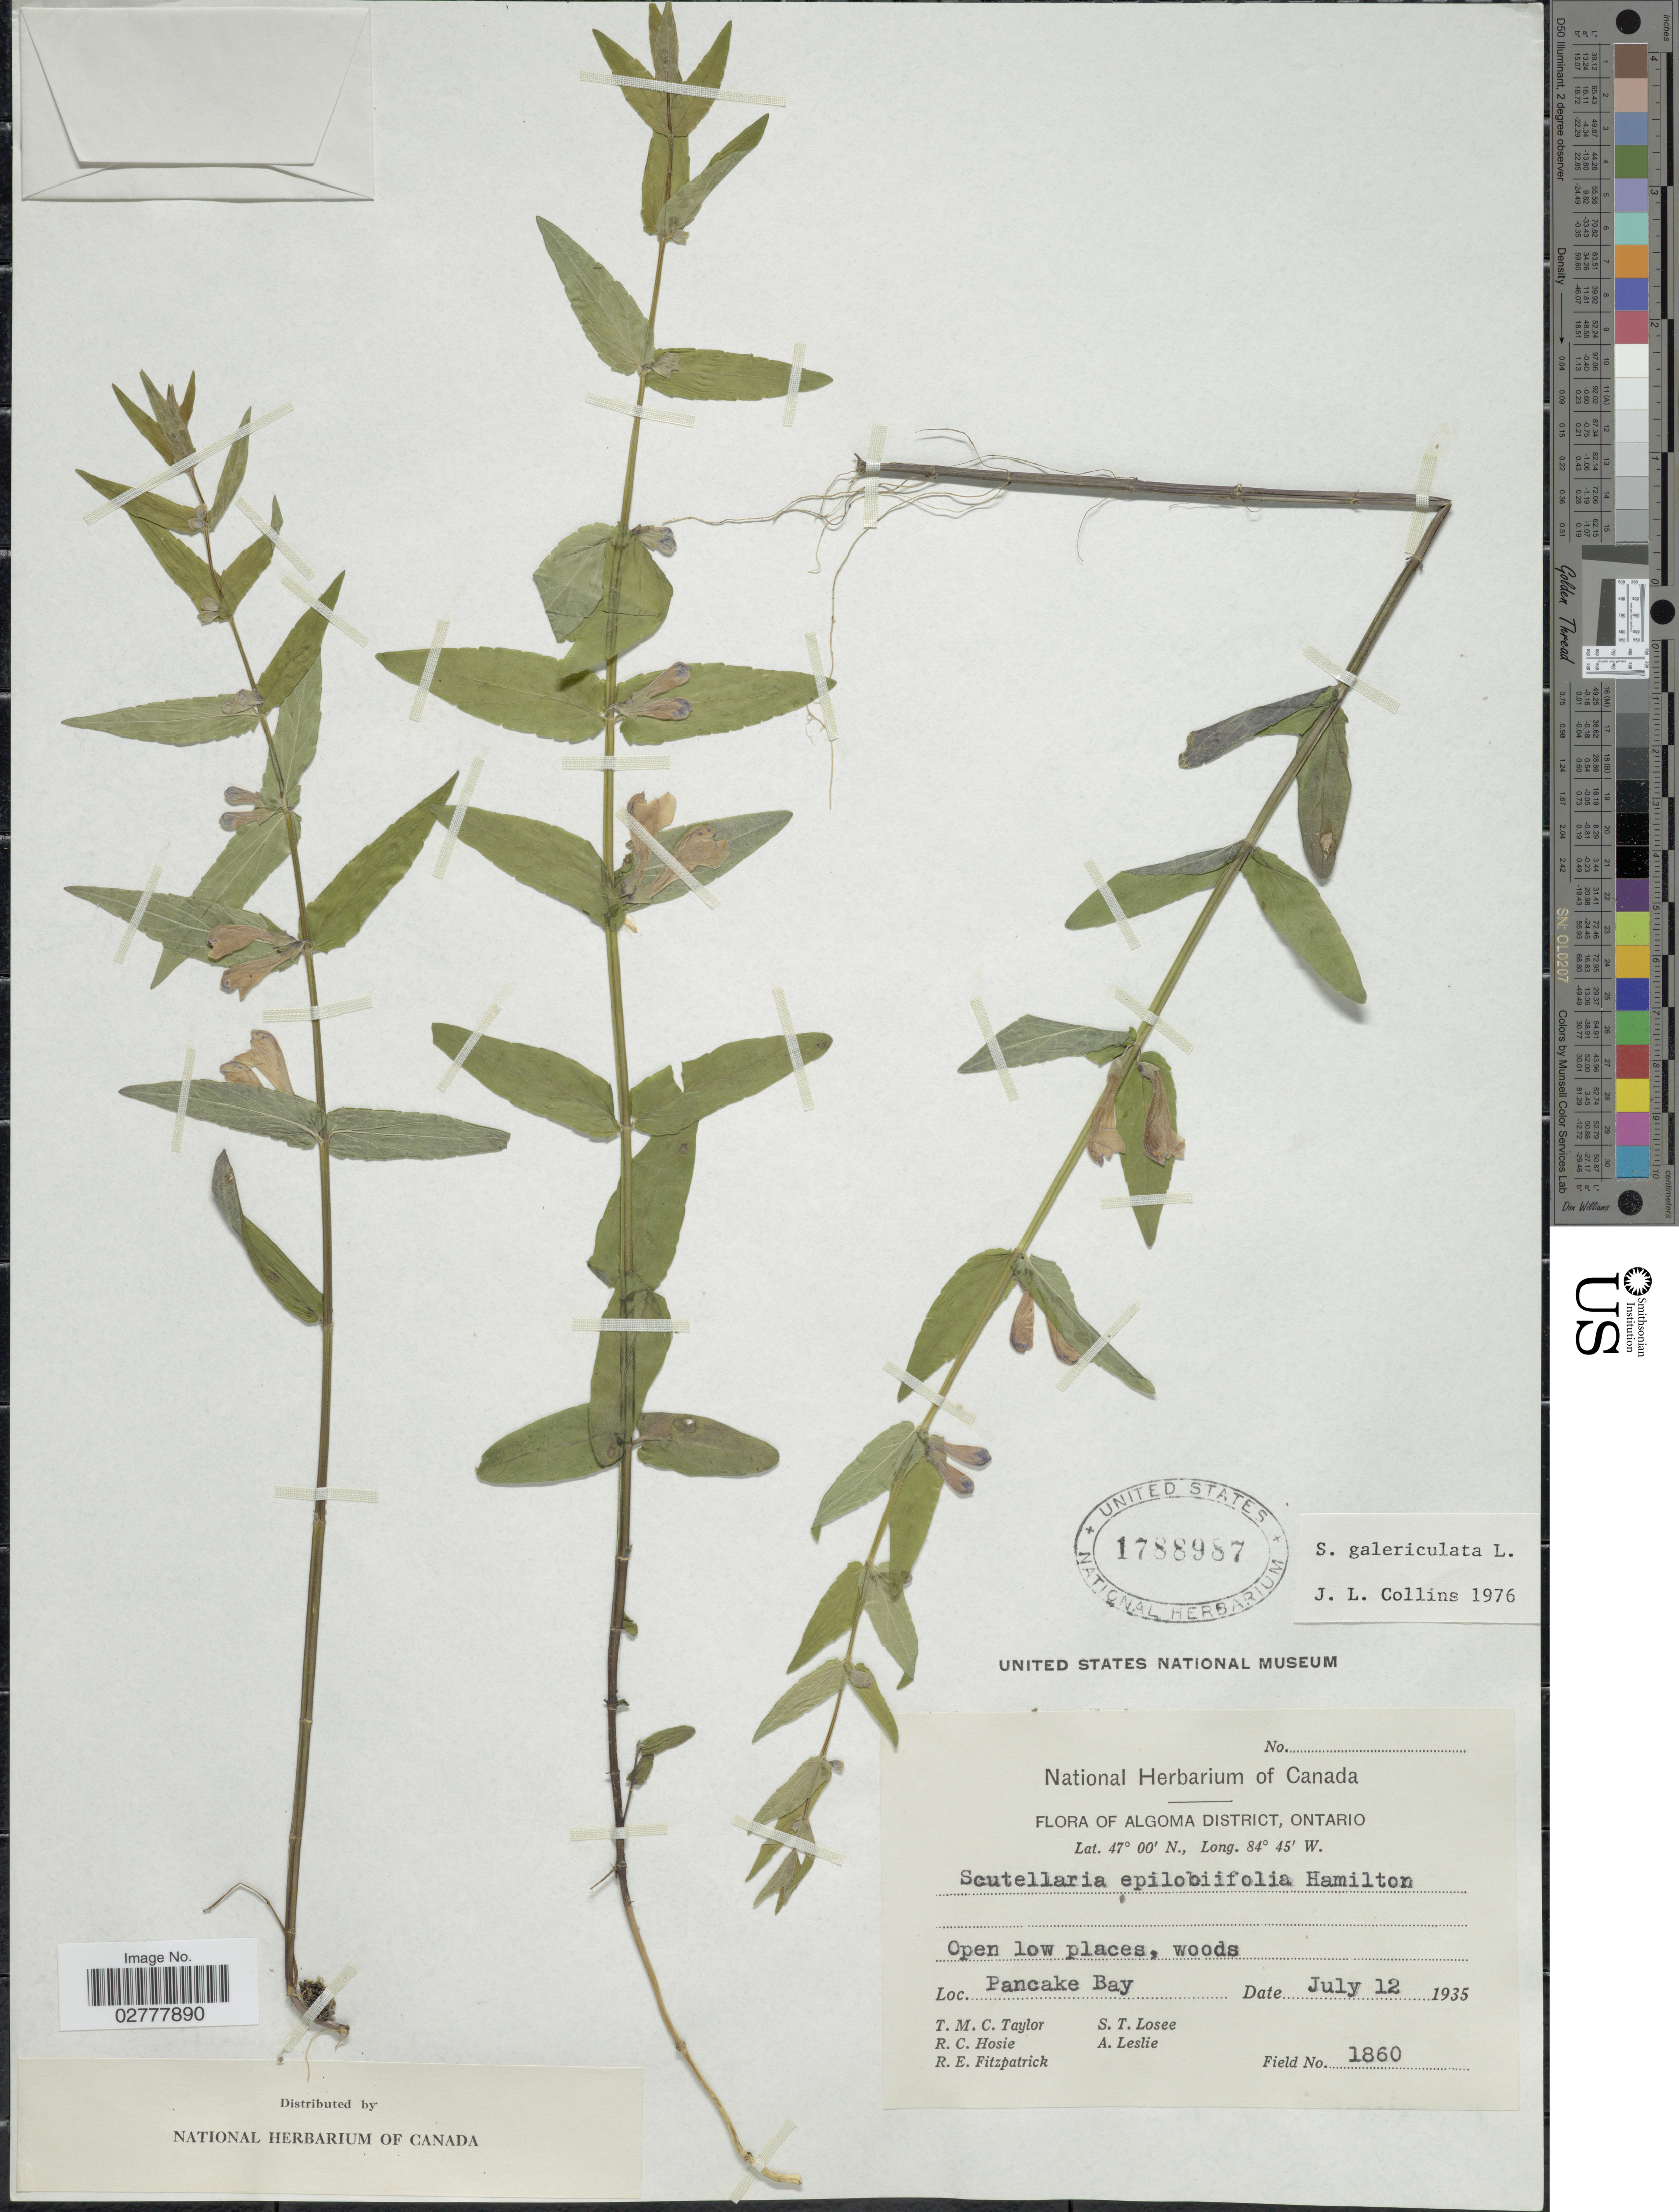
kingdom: Plantae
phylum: Tracheophyta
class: Magnoliopsida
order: Lamiales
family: Lamiaceae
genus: Scutellaria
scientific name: Scutellaria galericulata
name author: L.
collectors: T. M. C. Taylor, R. Hosie, R. Fitzpatrick, S. Losee & A. Leslie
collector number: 1860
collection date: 1935-07-12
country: Canada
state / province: Ontario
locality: Algoma District. Pancake Bay.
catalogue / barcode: US 1788987